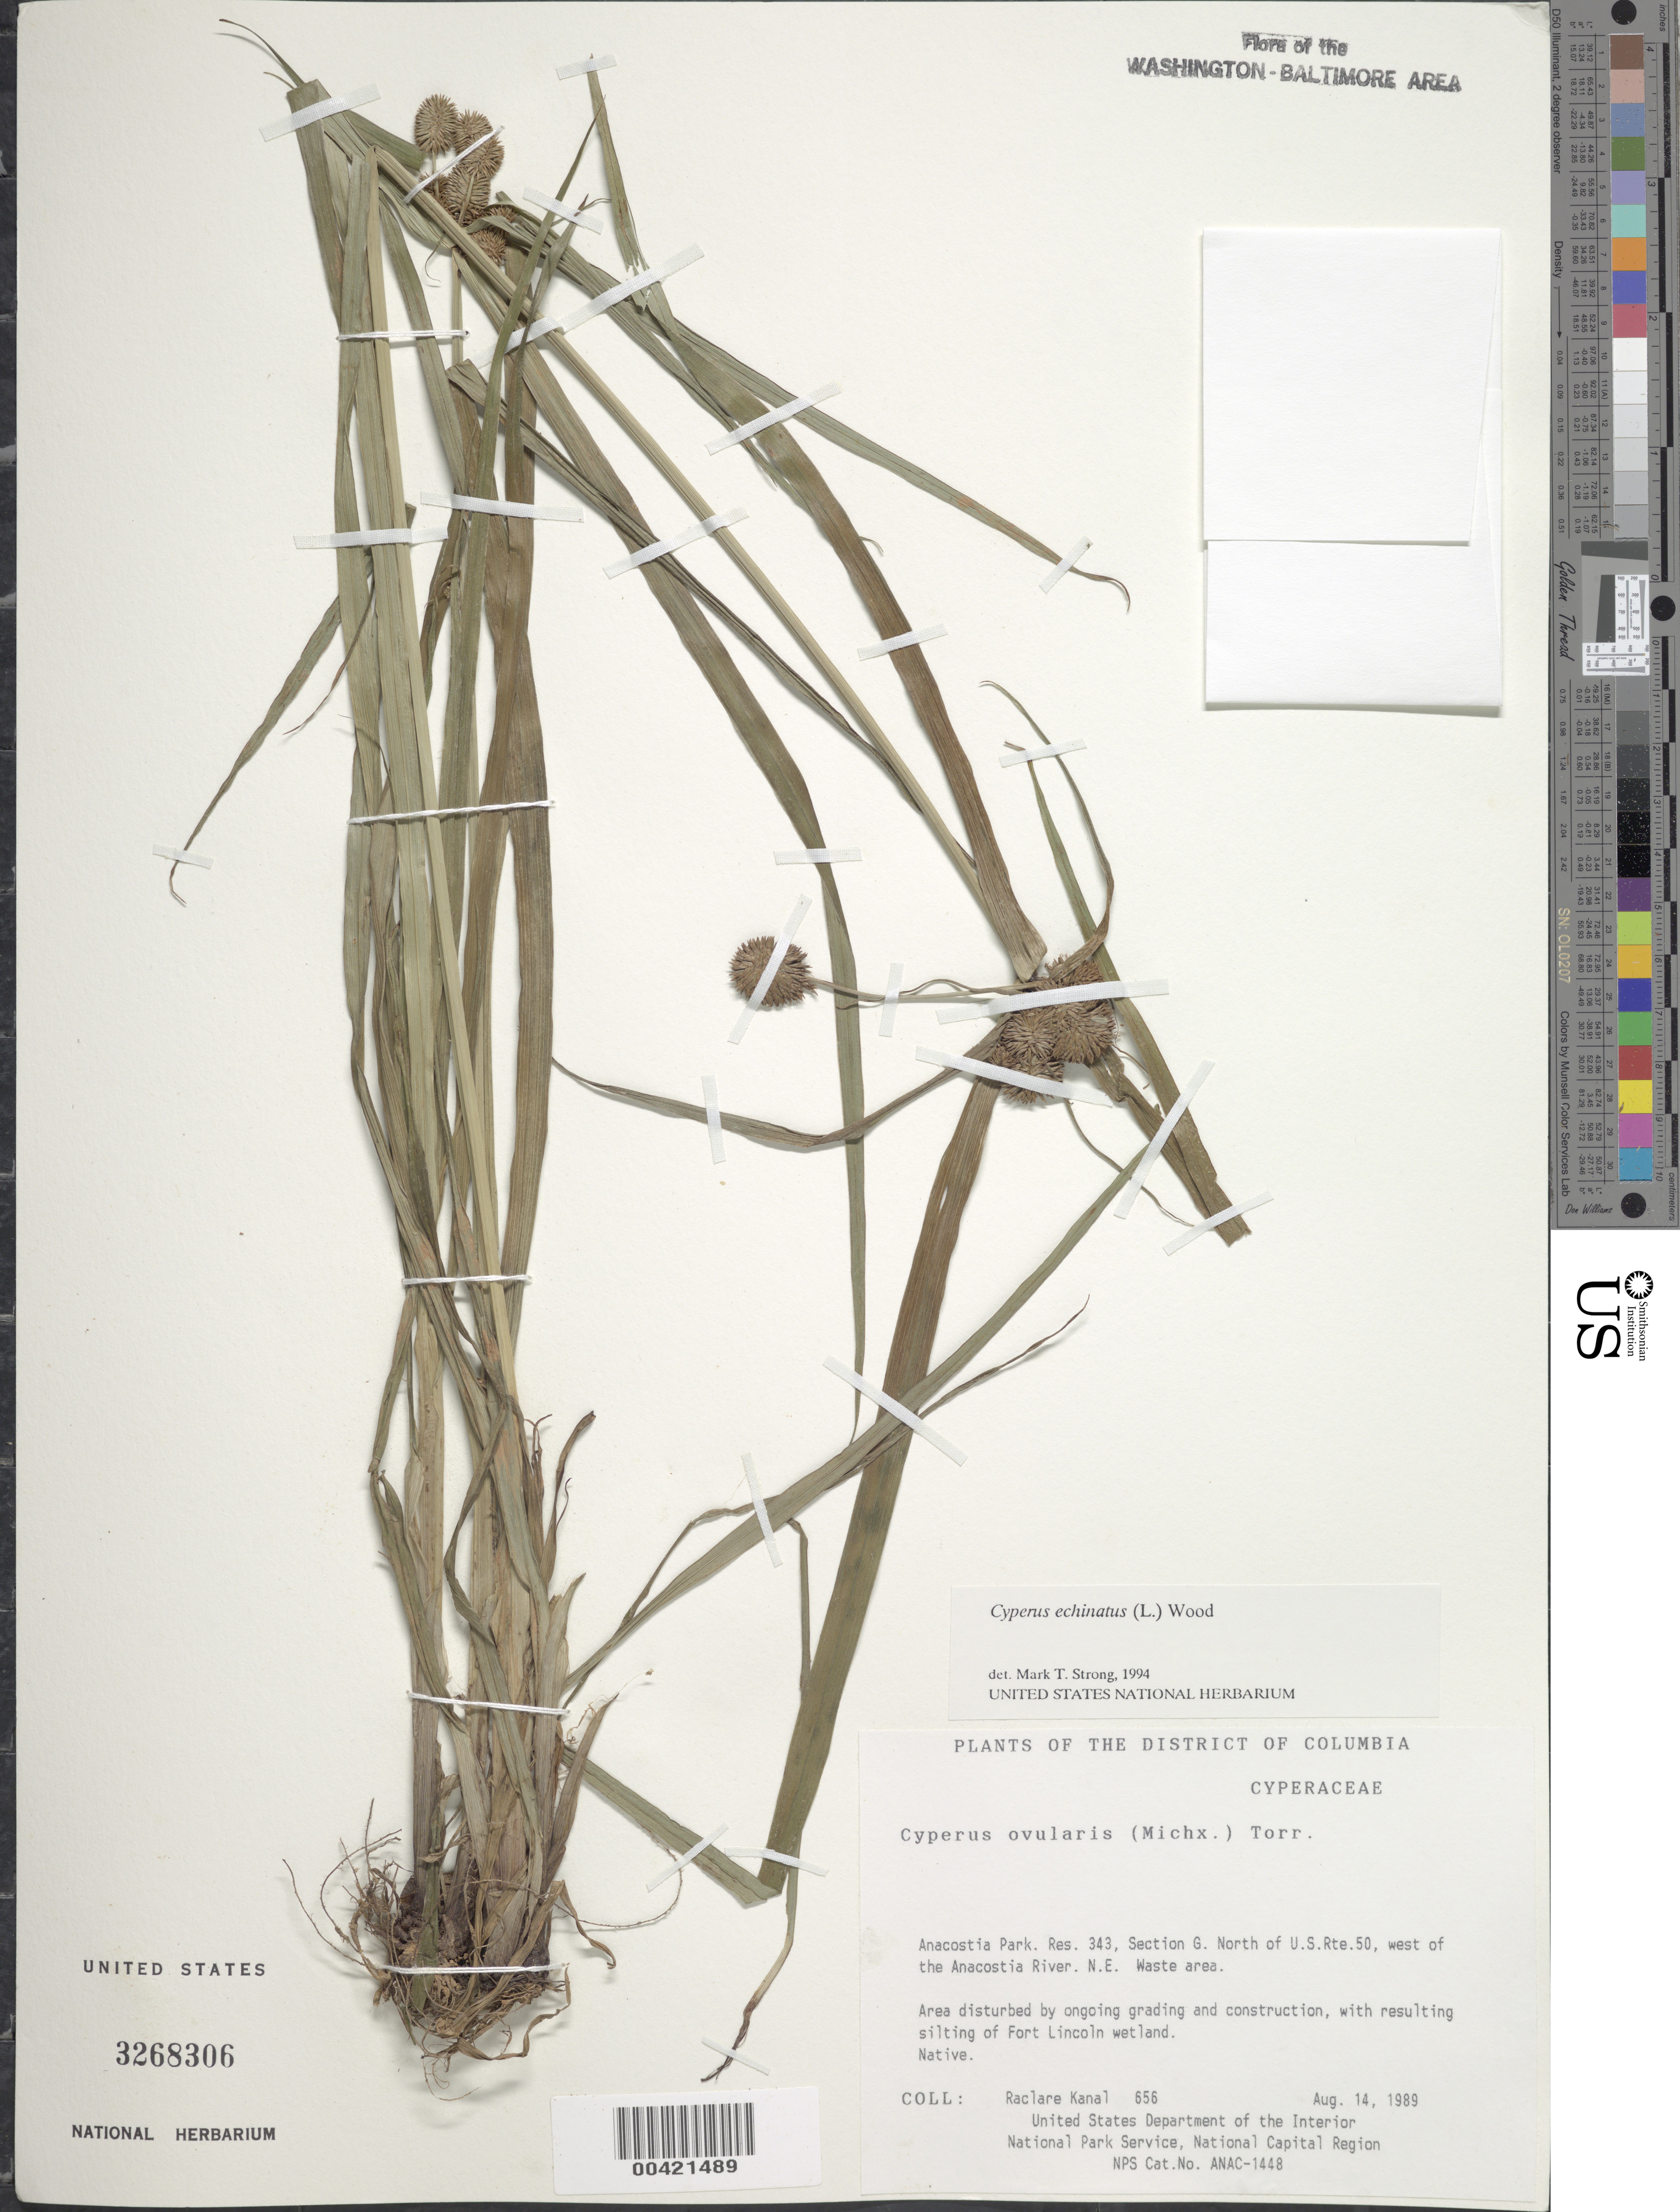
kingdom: Plantae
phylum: Tracheophyta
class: Liliopsida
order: Poales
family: Cyperaceae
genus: Cyperus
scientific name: Cyperus echinatus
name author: (L.) Alph. Wood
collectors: R. Kanal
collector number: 656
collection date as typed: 14 Aug 1989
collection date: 1989-08-14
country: United States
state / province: District of Columbia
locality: Anacostia Park, Res 343, Section G, N of US Rte 50, W of Anacostia River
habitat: Waste area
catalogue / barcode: US 3268306